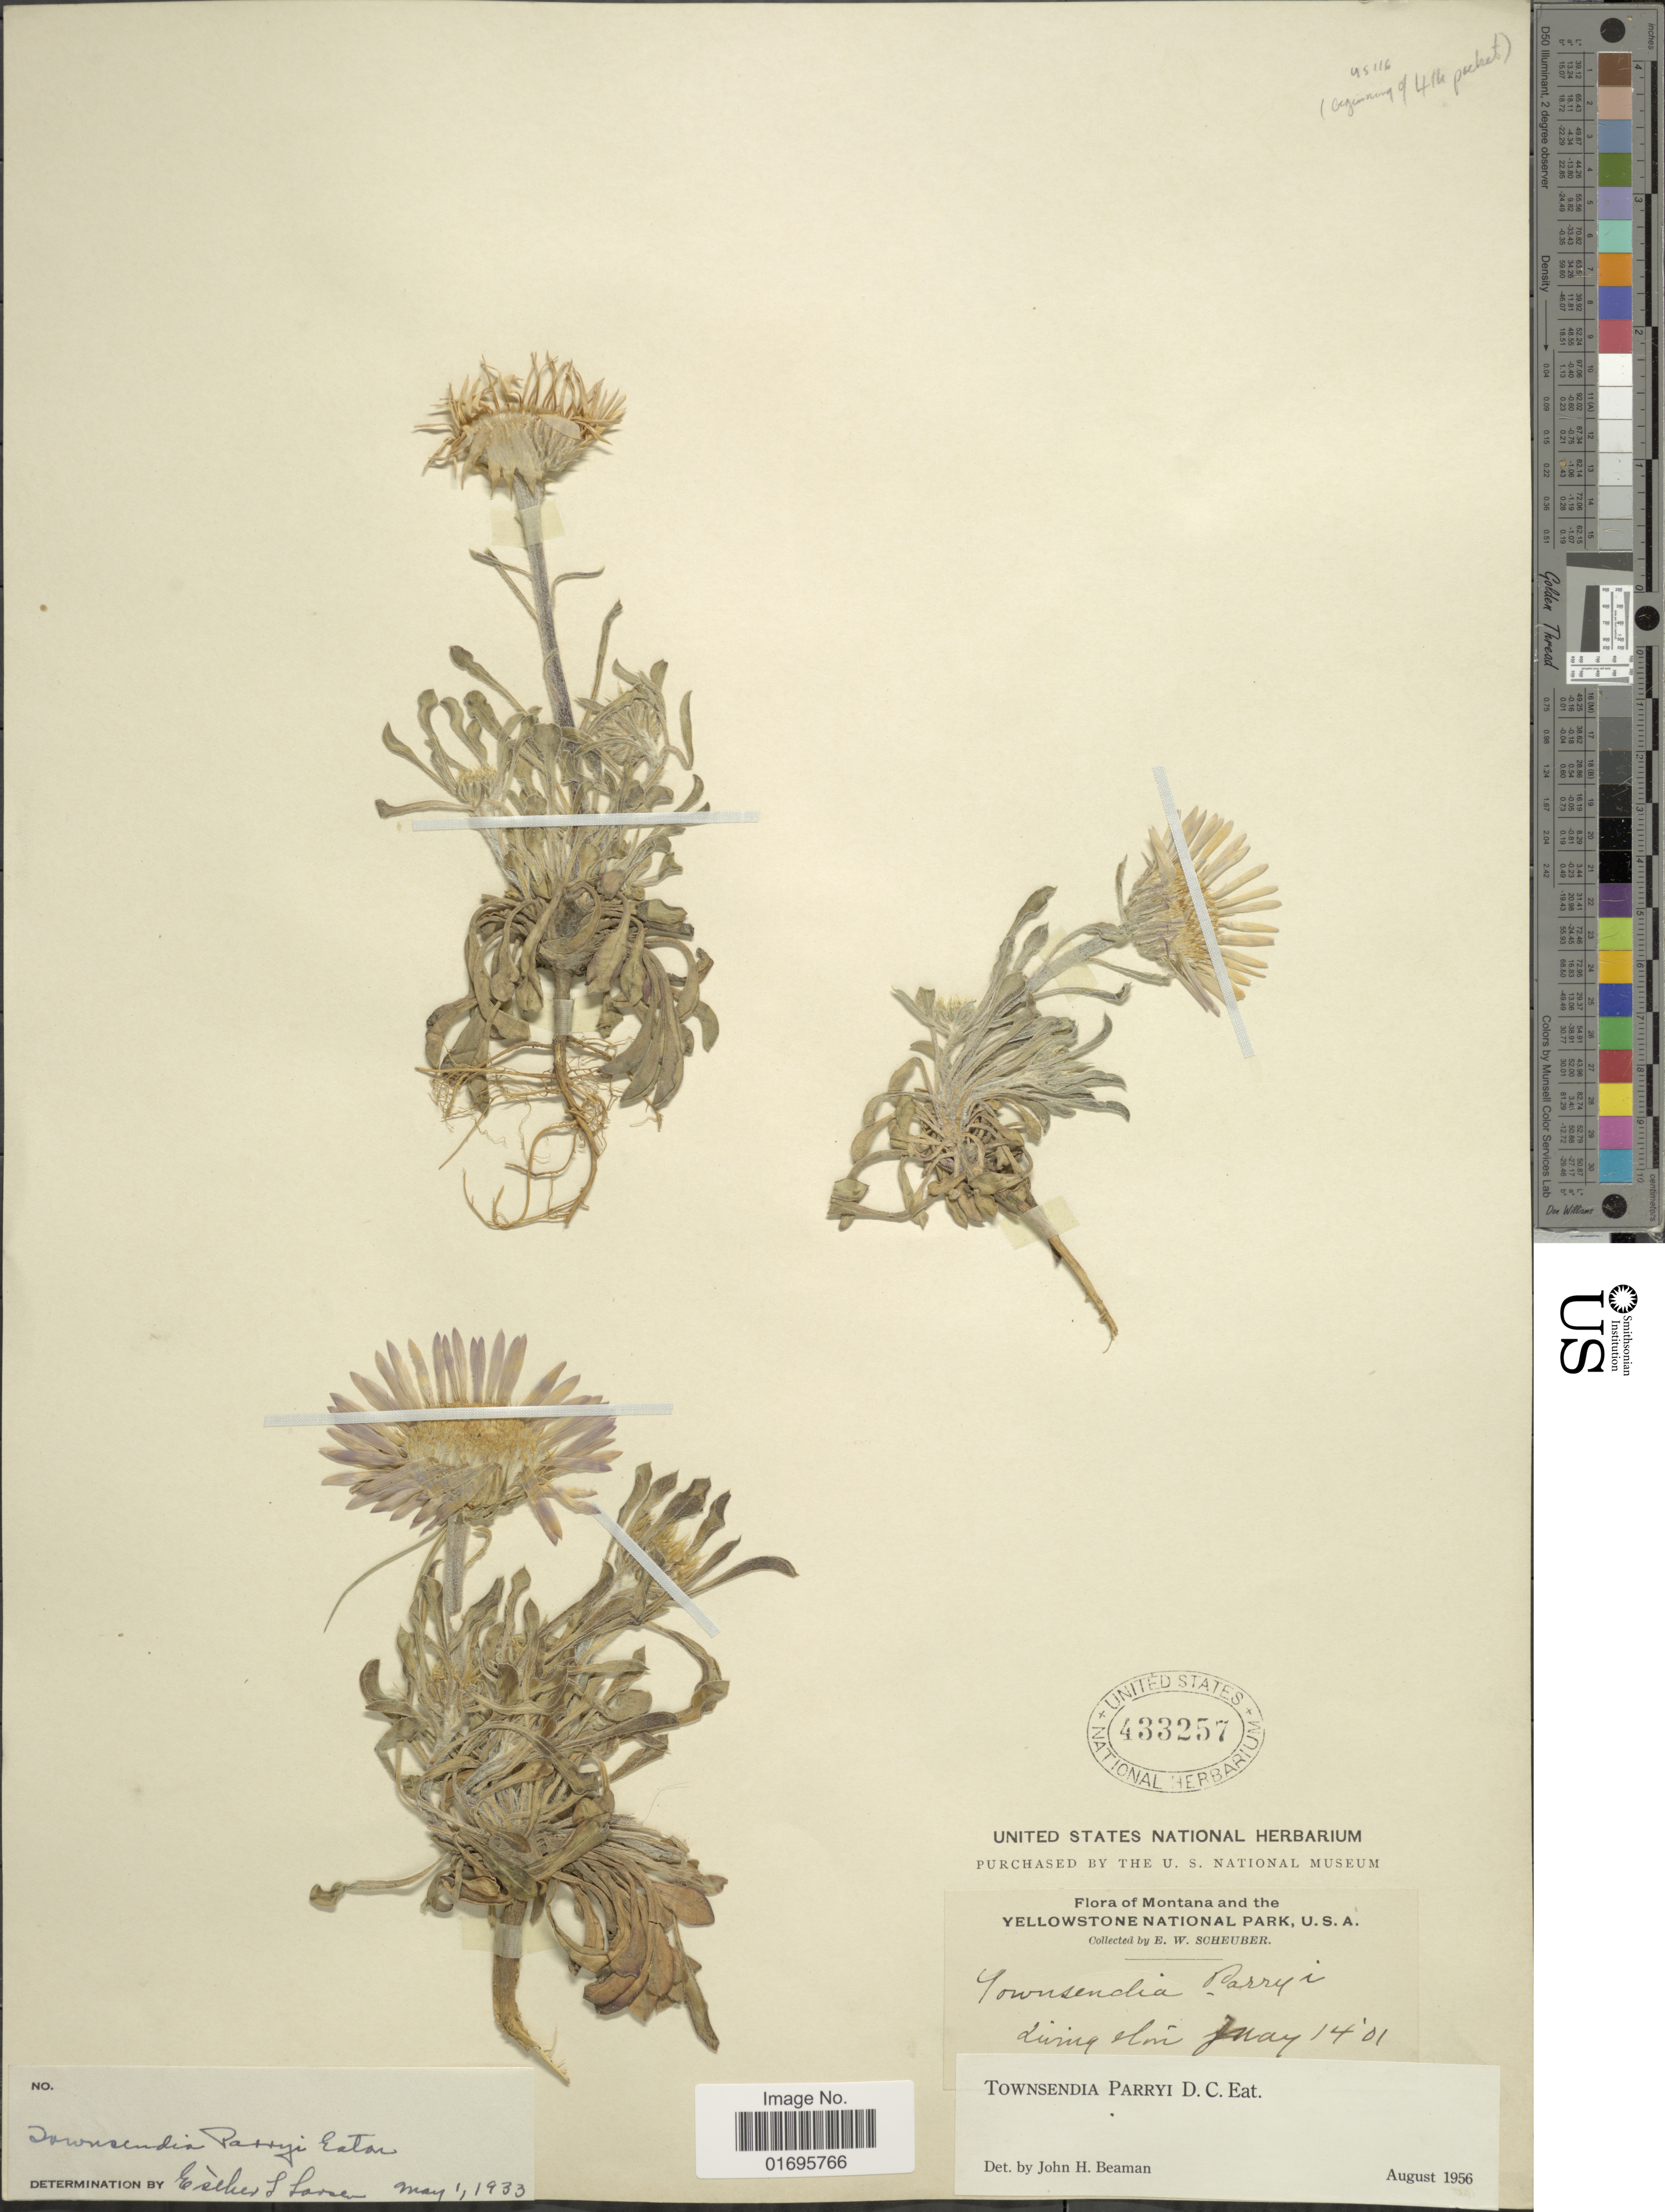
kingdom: Plantae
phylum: Tracheophyta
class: Magnoliopsida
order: Asterales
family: Asteraceae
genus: Townsendia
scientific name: Townsendia parryi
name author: D.C. Eaton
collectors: E. Scheuber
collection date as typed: Transcribed d/m/y: 14/5/1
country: United States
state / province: Montana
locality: Montana and the Yellowstone National Park,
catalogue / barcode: US 433257